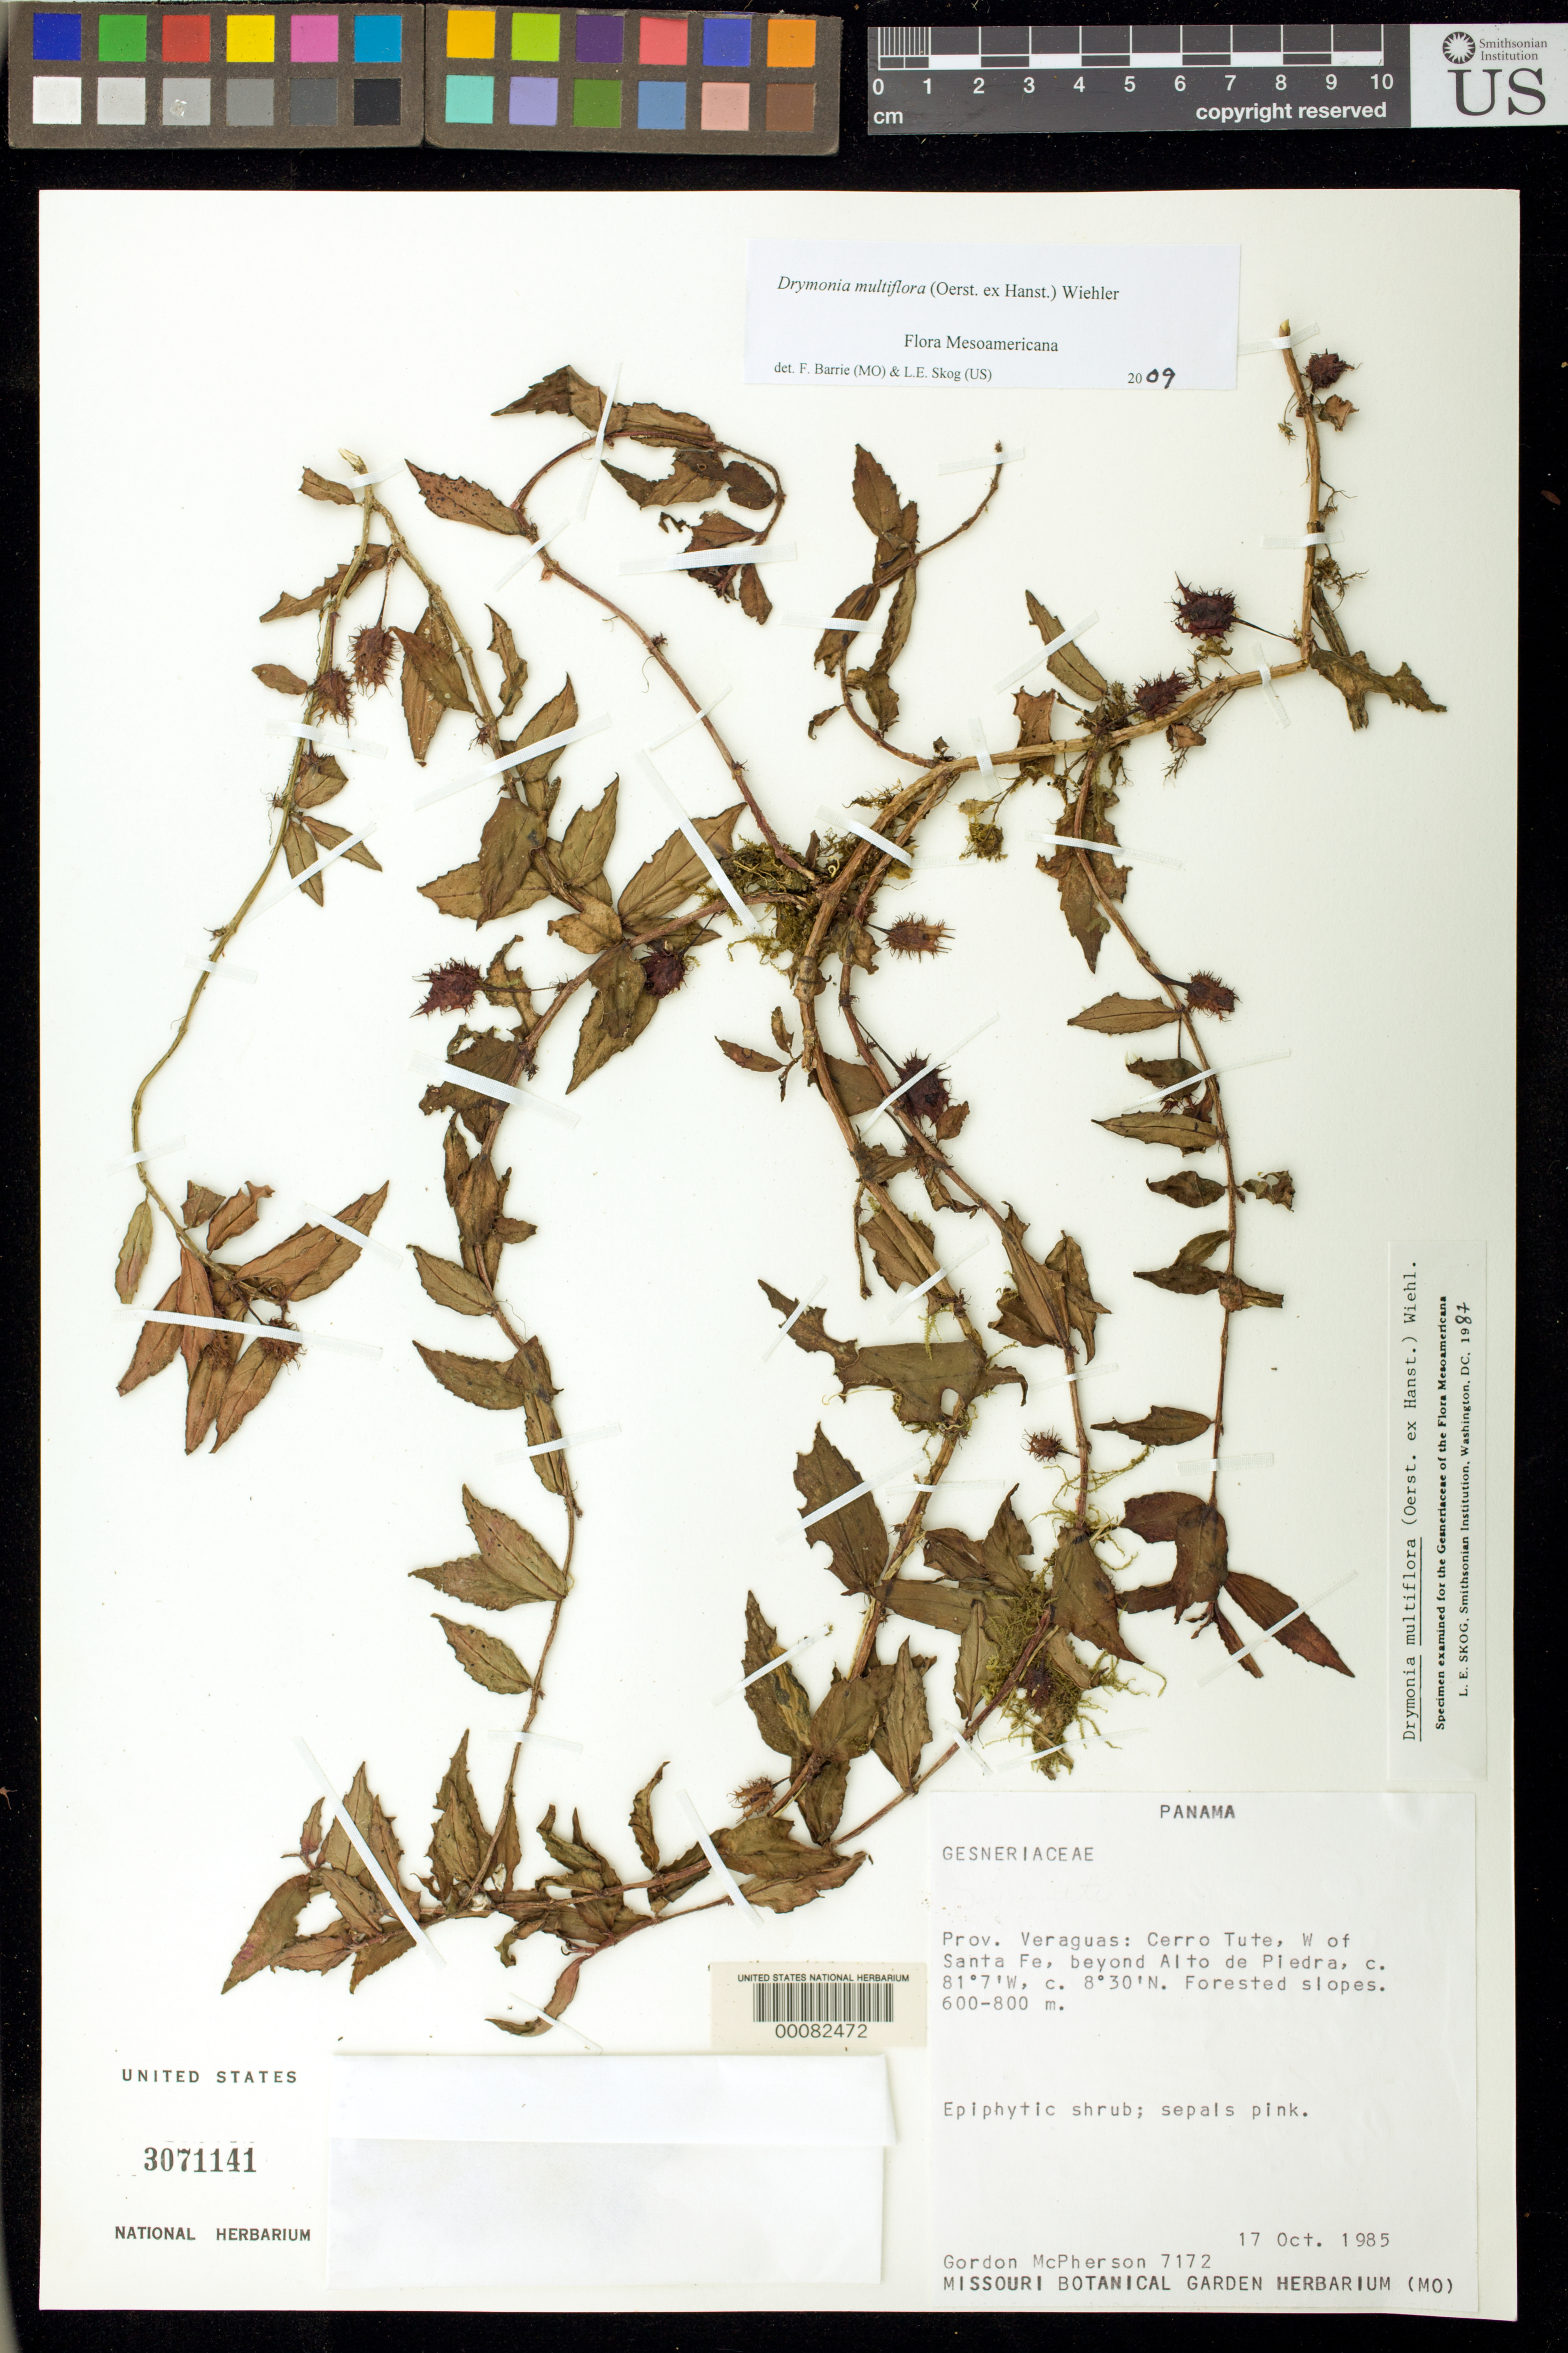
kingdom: Plantae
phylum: Tracheophyta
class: Magnoliopsida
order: Lamiales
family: Gesneriaceae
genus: Drymonia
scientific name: Drymonia multiflora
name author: (Oerst. ex Hanst.) Wiehler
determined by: Skog, Laurence E.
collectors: G. D. McPherson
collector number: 7172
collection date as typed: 17 Oct 1985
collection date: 1985-10-17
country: Panama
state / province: Veraguas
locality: Cerro Tute, W of Santa Fe, beyond Alto de Piedra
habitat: Forested slopes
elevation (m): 600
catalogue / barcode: US 3071141